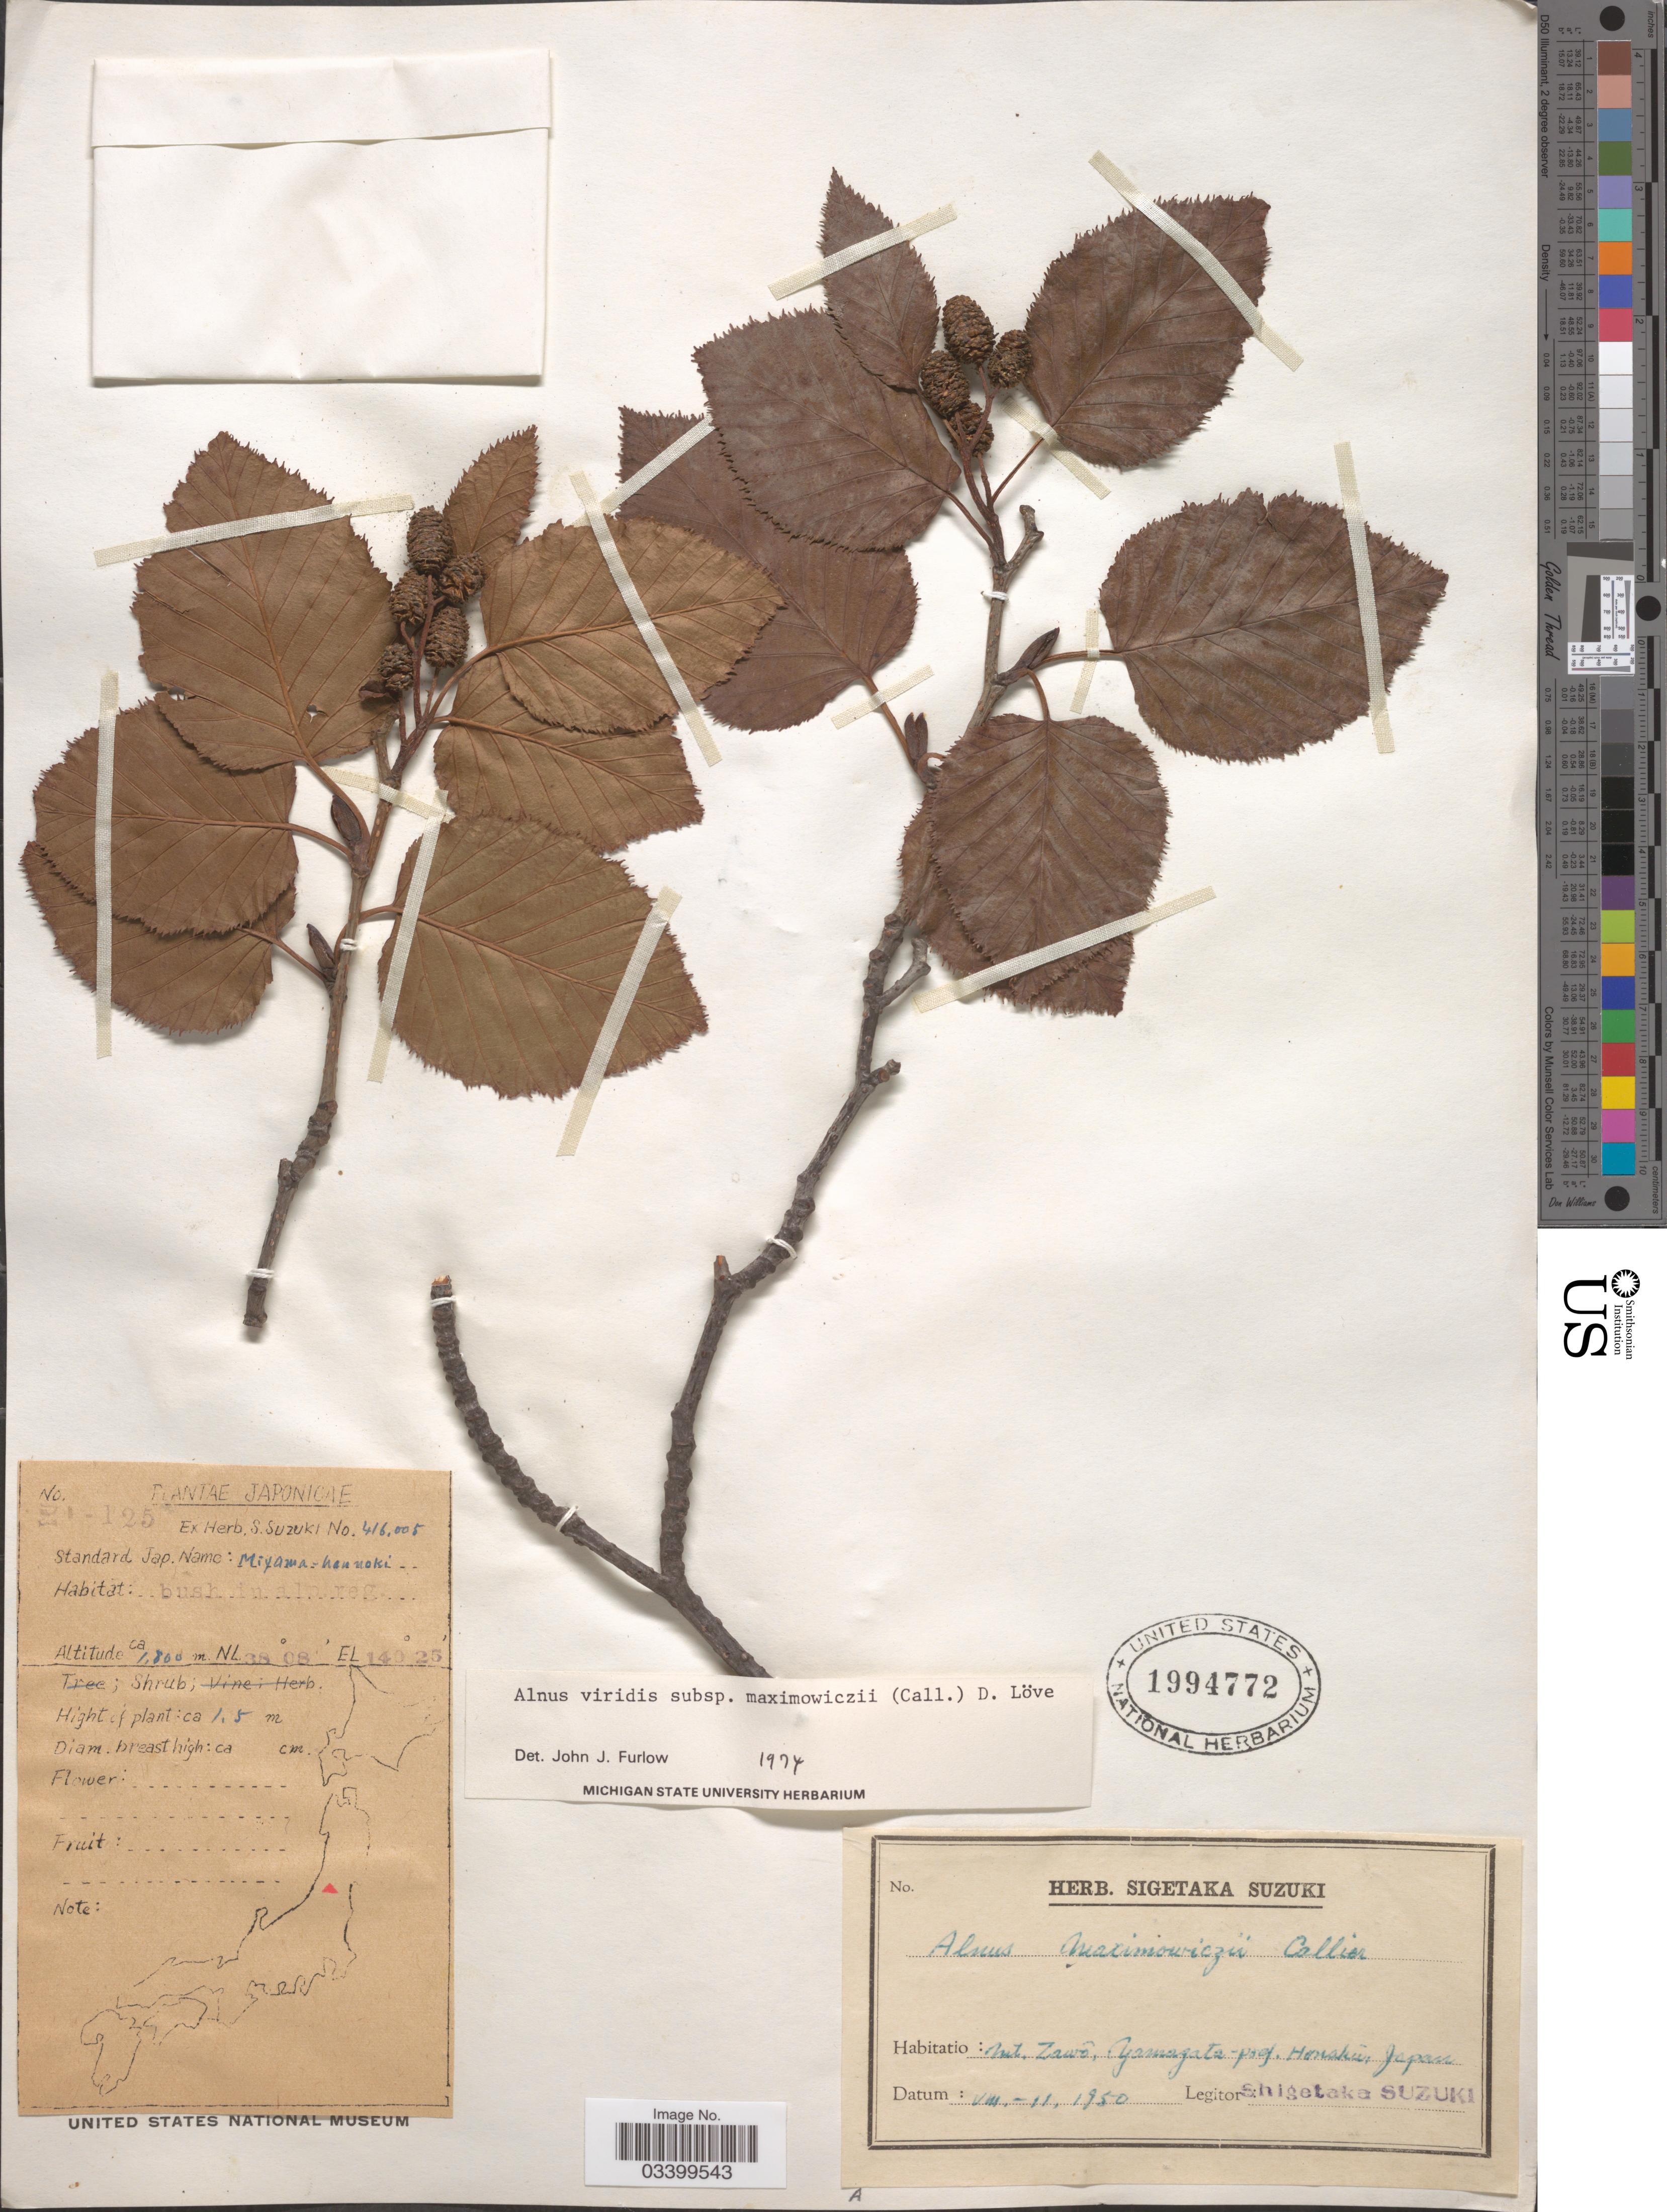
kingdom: Plantae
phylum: Tracheophyta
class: Magnoliopsida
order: Fagales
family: Betulaceae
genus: Alnus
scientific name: Alnus maximowiczii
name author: Callier ex C.K. Schneid.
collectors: S. Suzuki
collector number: ZI-125*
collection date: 1950-08-11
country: Japan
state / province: Yamagata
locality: Mt. Zawô, Yamagata pref., Honshu.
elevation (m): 1800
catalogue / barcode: US 1994772